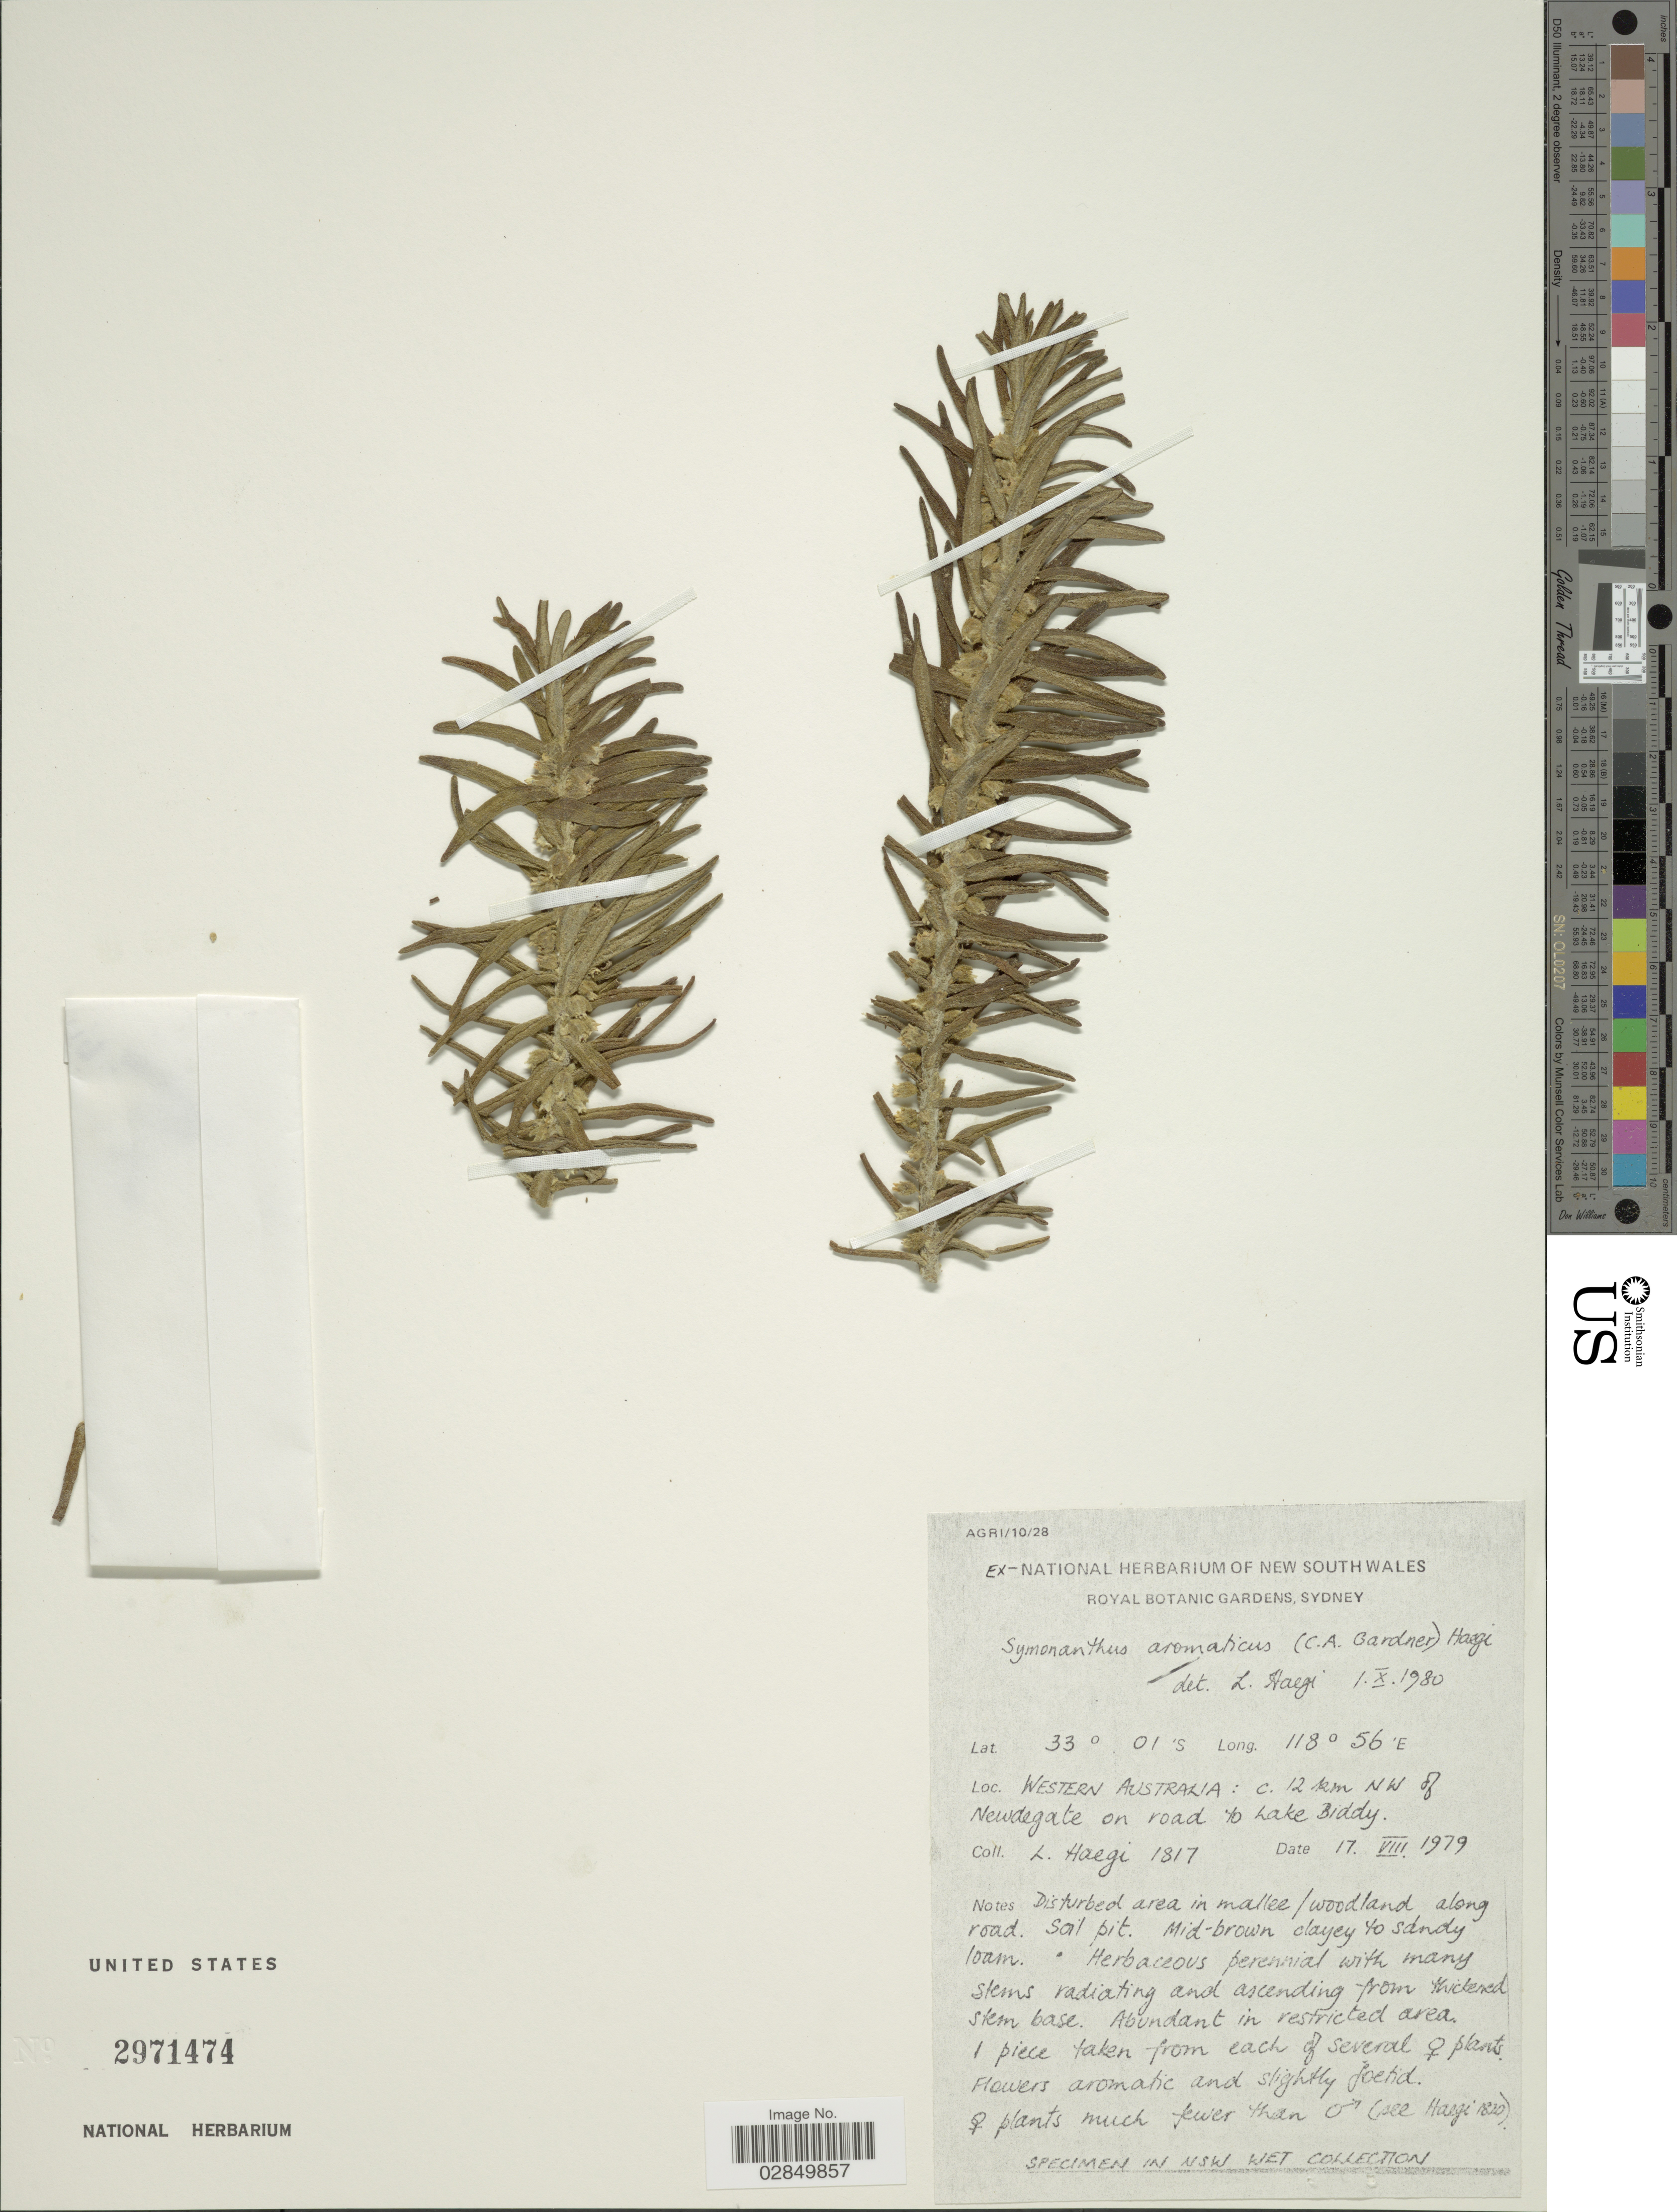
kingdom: Plantae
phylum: Tracheophyta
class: Magnoliopsida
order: Solanales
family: Solanaceae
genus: Symonanthus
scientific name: Symonanthus aromaticus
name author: (C.A. Gardner) Haegi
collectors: L. Haegi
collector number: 1817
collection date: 1979-08-17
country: Australia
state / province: Western Australia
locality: Western Australia, c. 12 km N.W. of Newdegate on road to Lake Biddy.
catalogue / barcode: US 2971474